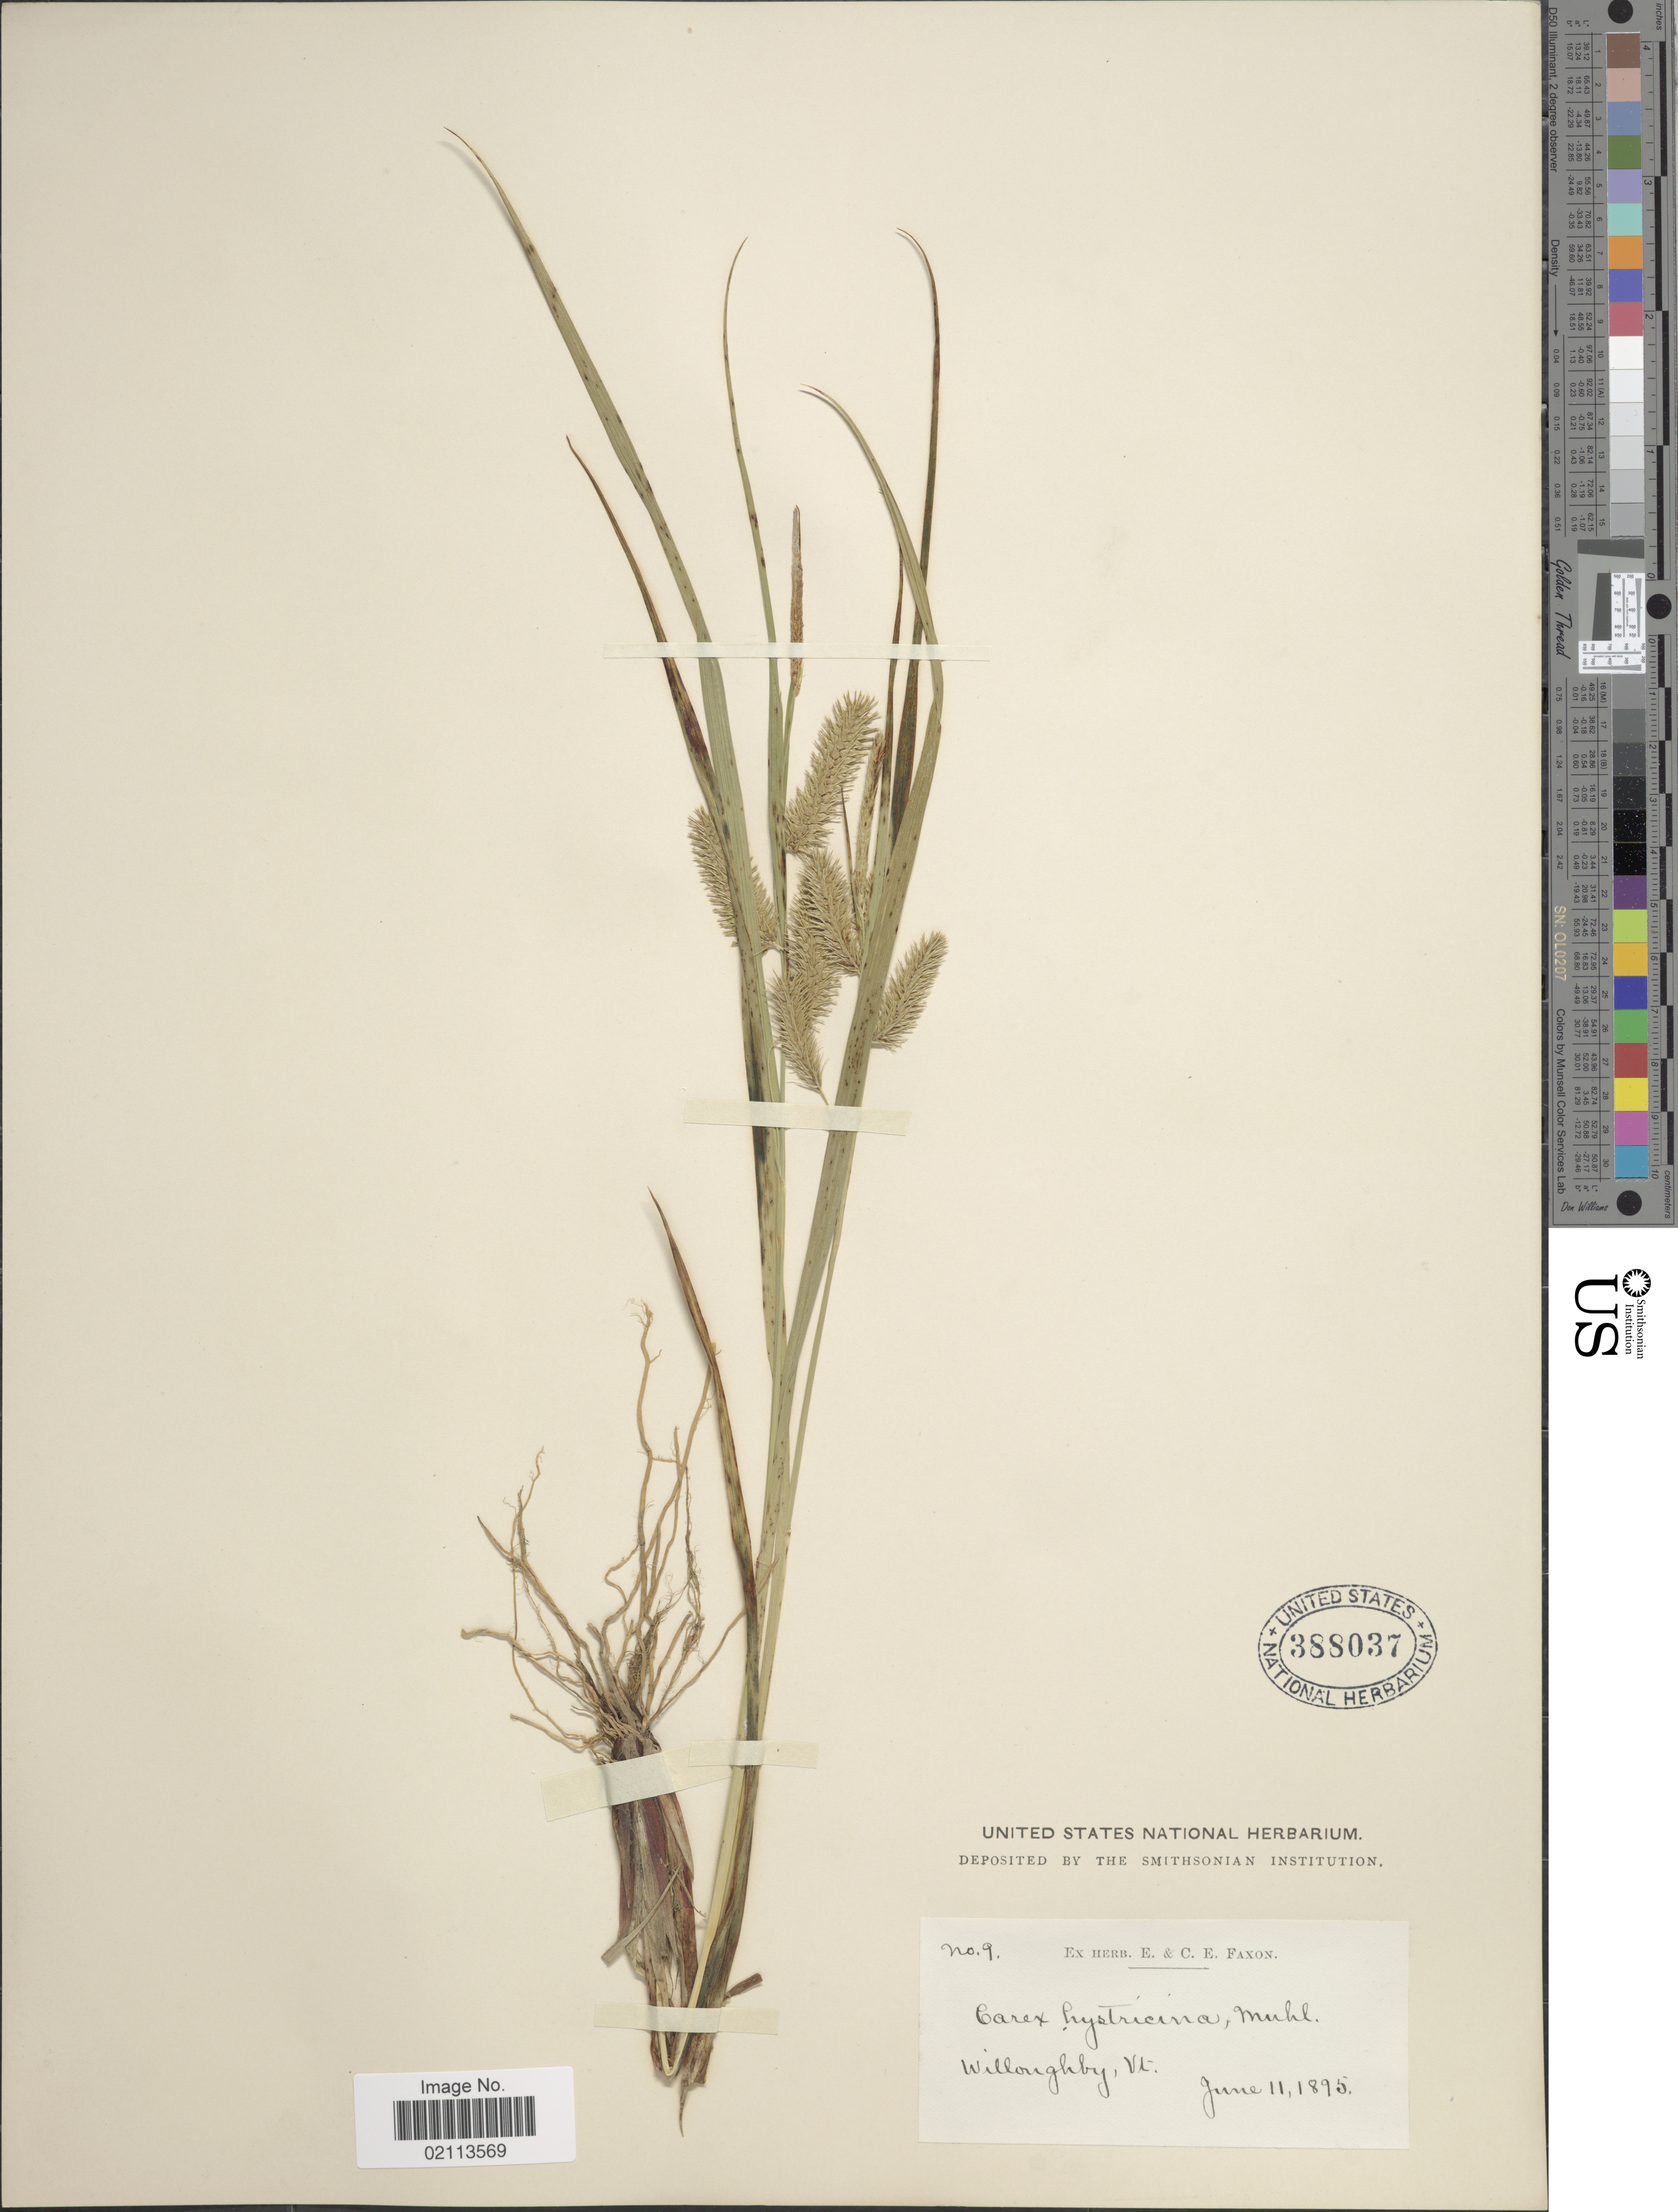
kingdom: Plantae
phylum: Tracheophyta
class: Liliopsida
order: Poales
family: Cyperaceae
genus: Carex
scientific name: Carex hystericina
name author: Muhl. ex Willd.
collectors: ex herb. E. & C.E. Faxon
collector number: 9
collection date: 1895-06-11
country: United States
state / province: Vermont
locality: Willoughby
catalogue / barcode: US 388037